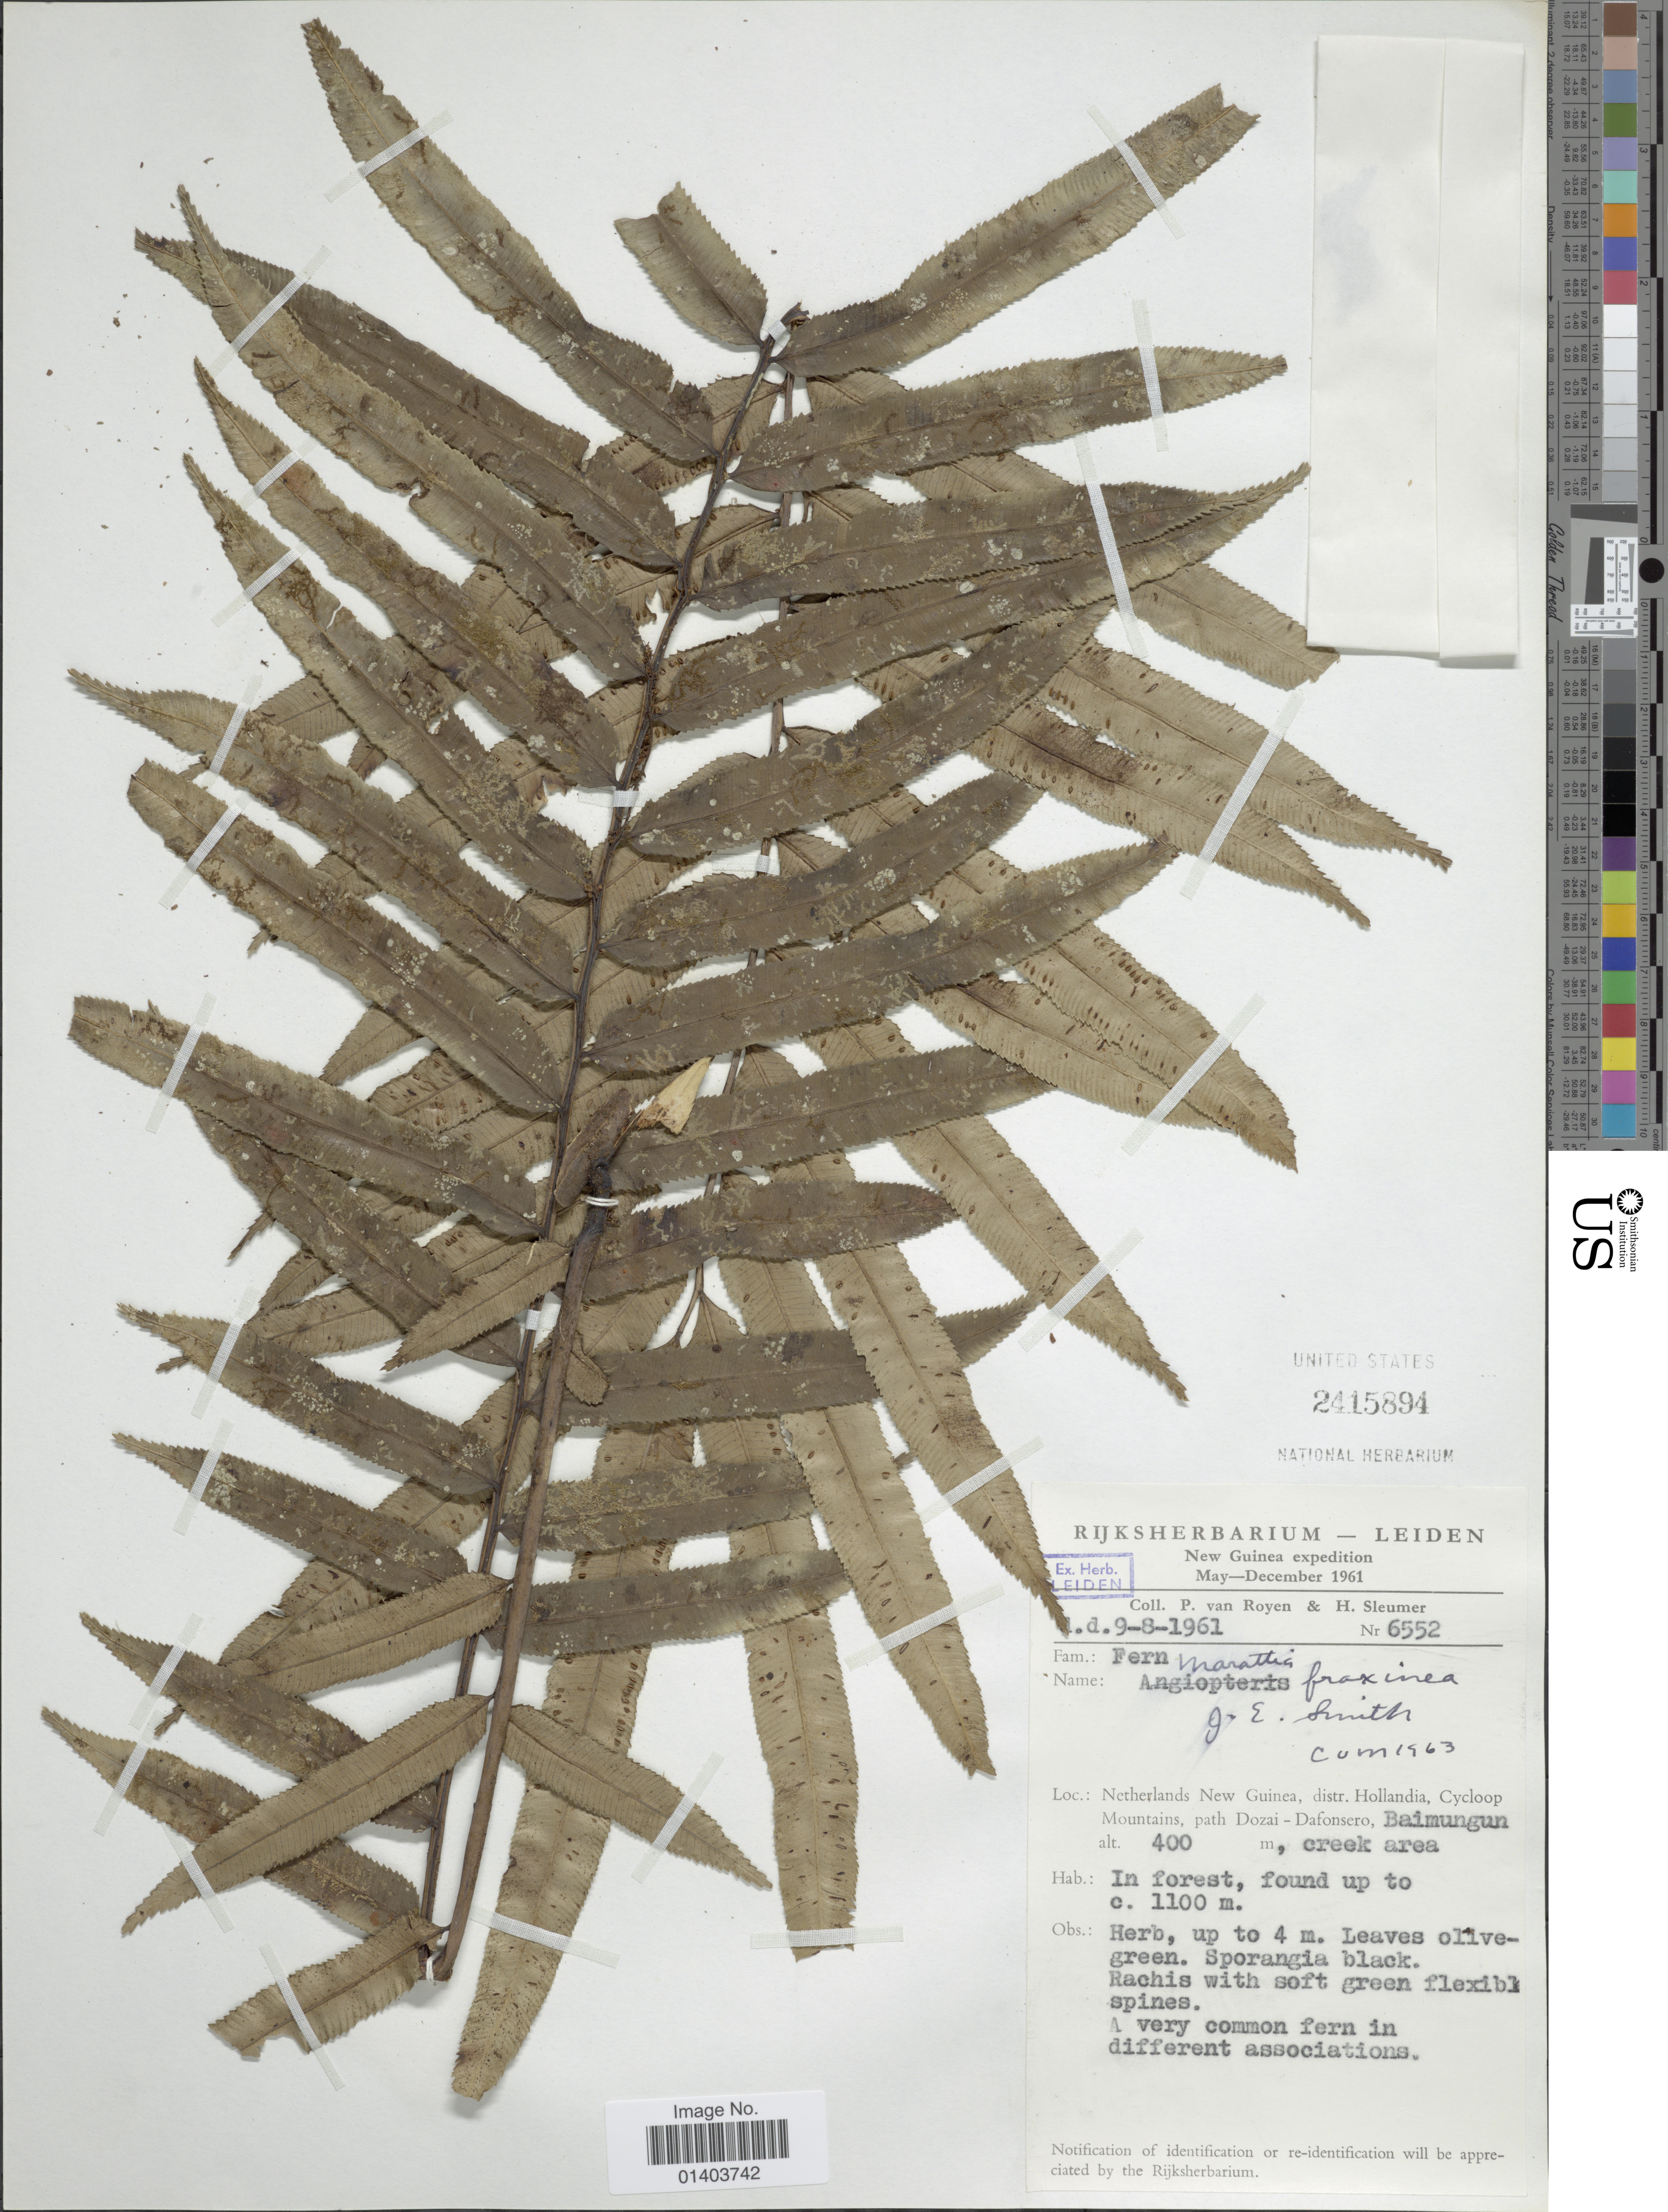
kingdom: Plantae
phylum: Tracheophyta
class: Polypodiopsida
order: Marattiales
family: Marattiaceae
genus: Ptisana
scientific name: Ptisana fraxinea var. fraxinea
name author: (Sm.) Murdock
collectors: P. van Royen & H. O. Sleumer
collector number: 6552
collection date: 1961-08-09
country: Indonesia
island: New Guinea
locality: Netherlands New Guinea, distr Hollandia, Cycloop Mountains, path ozai-Dafonsero, Baimungun, creek area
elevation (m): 400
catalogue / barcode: US 2415894